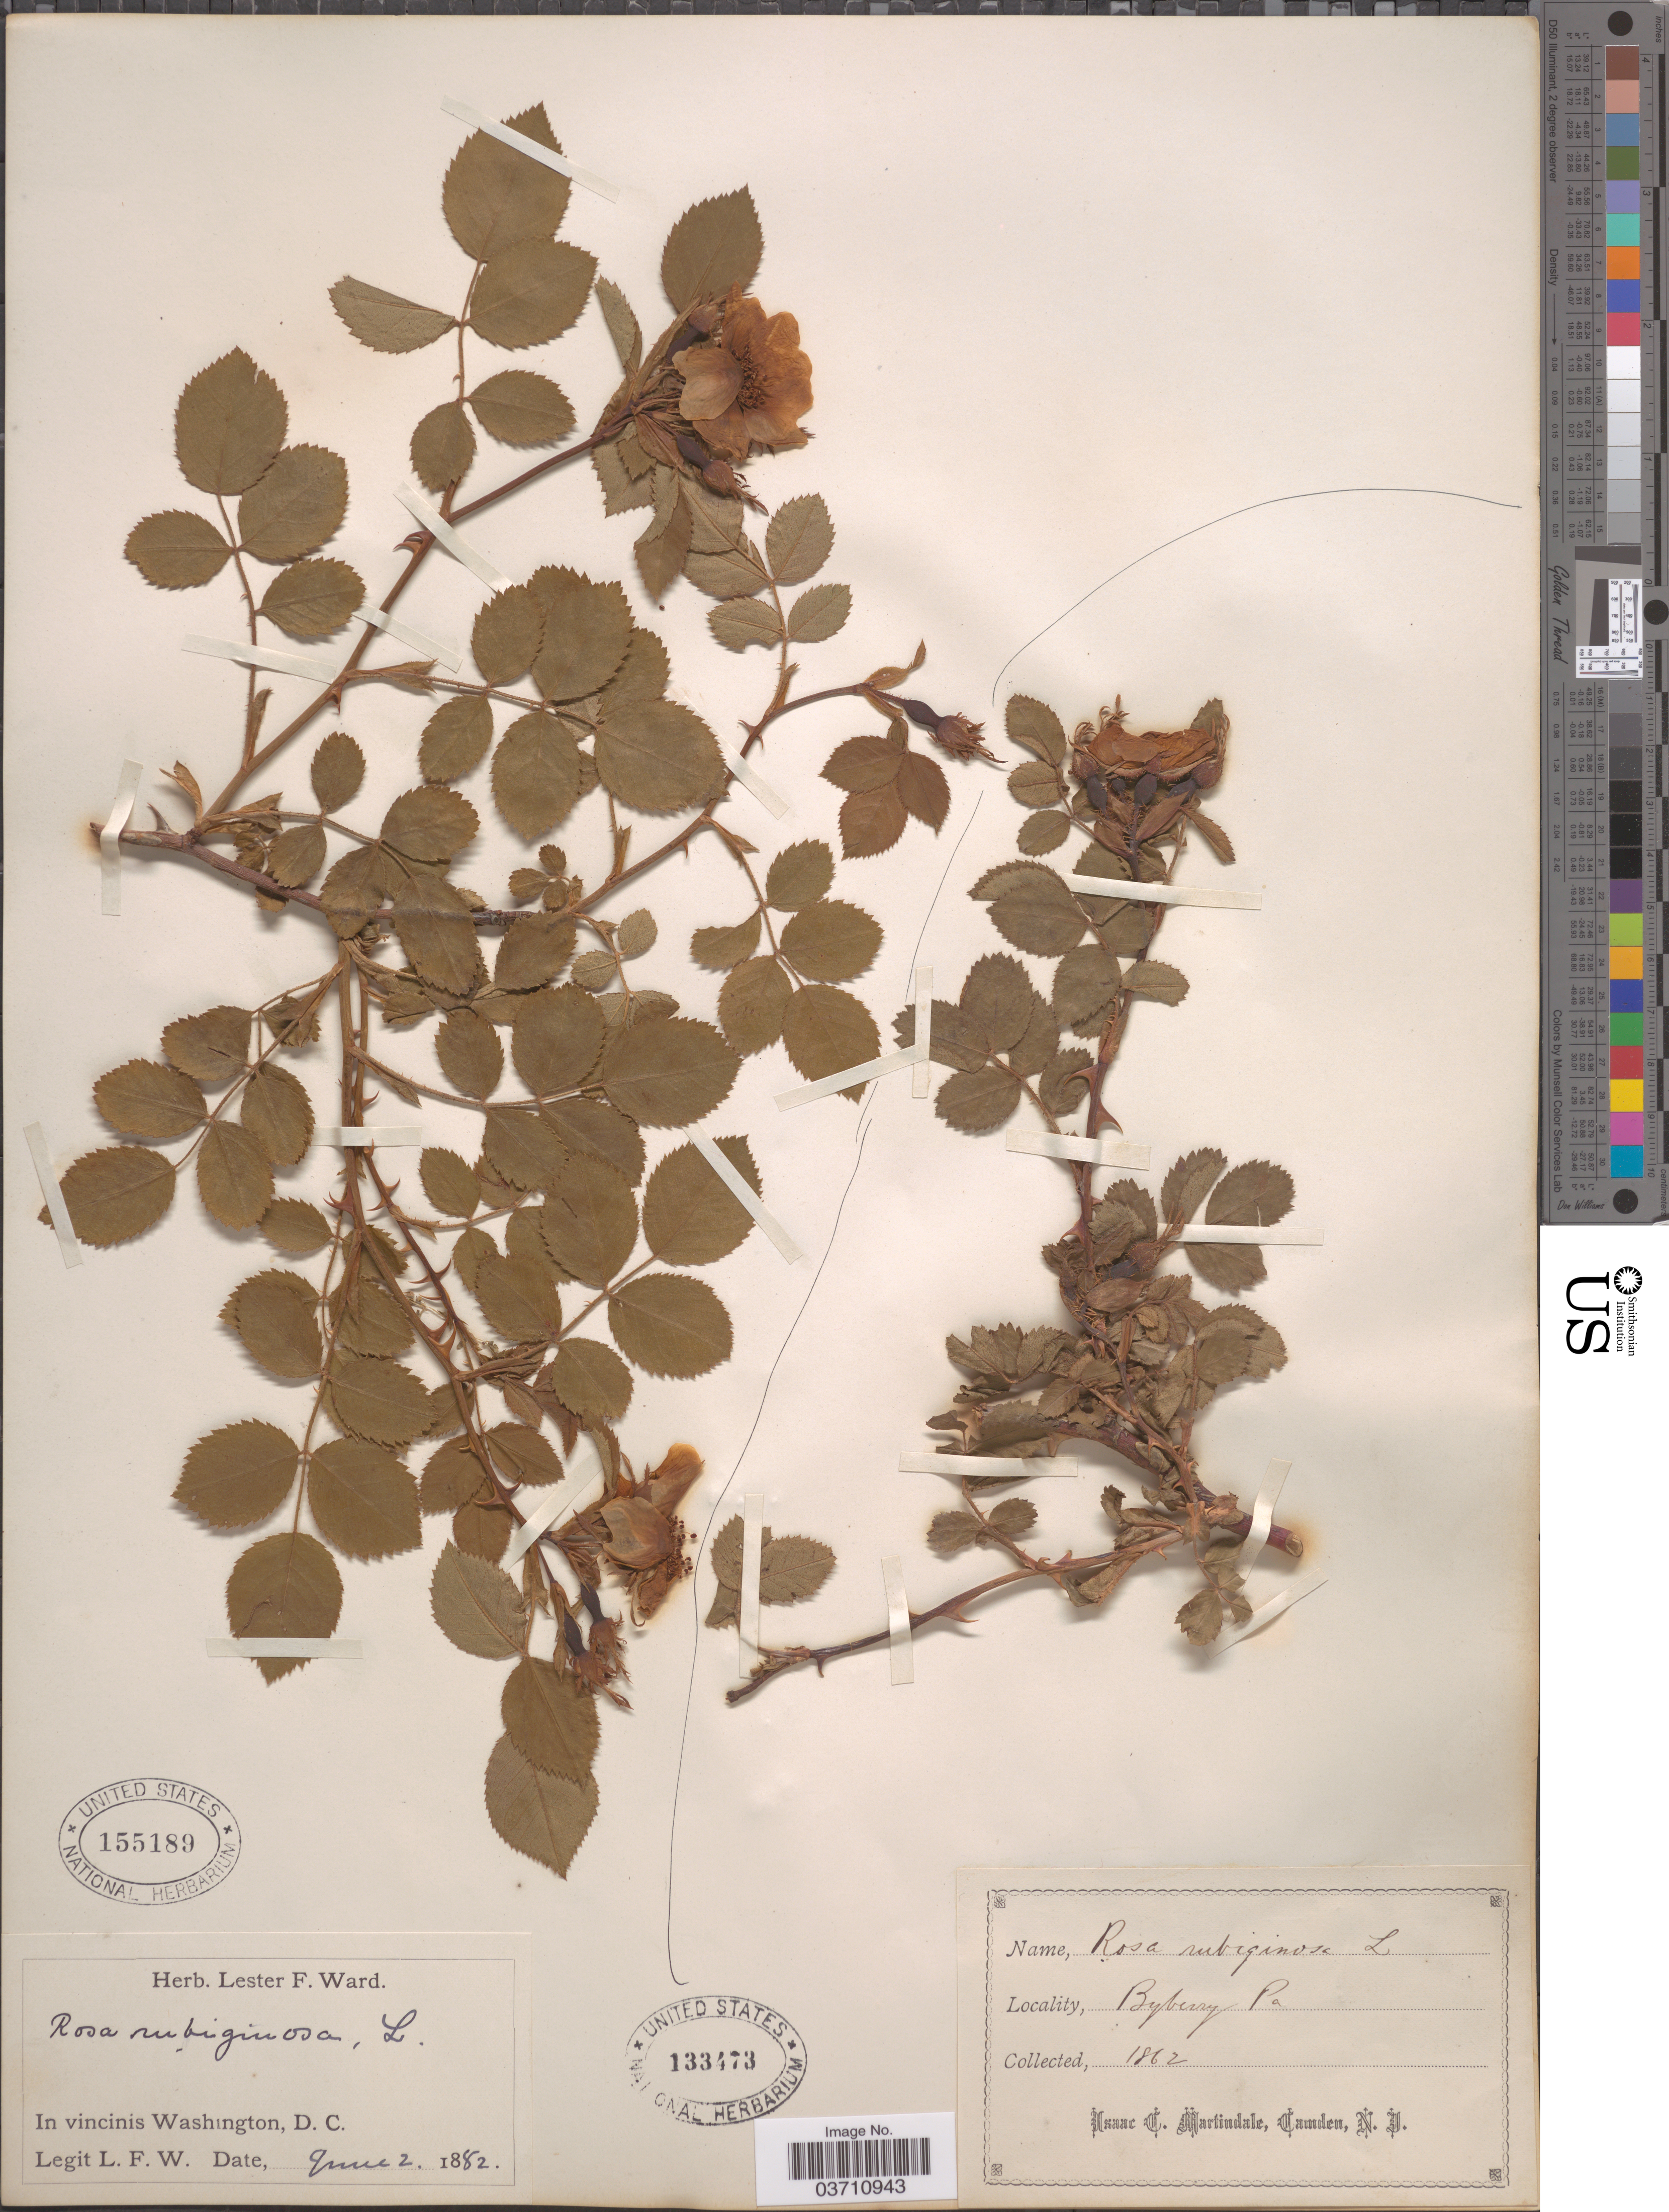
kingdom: Plantae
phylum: Tracheophyta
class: Magnoliopsida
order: Rosales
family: Rosaceae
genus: Rosa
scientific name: Rosa eglanteria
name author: L.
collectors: L. F. Ward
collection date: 1882-06-02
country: United States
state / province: District of Columbia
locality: In vicinis Washington, D. C.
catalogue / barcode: US 155189